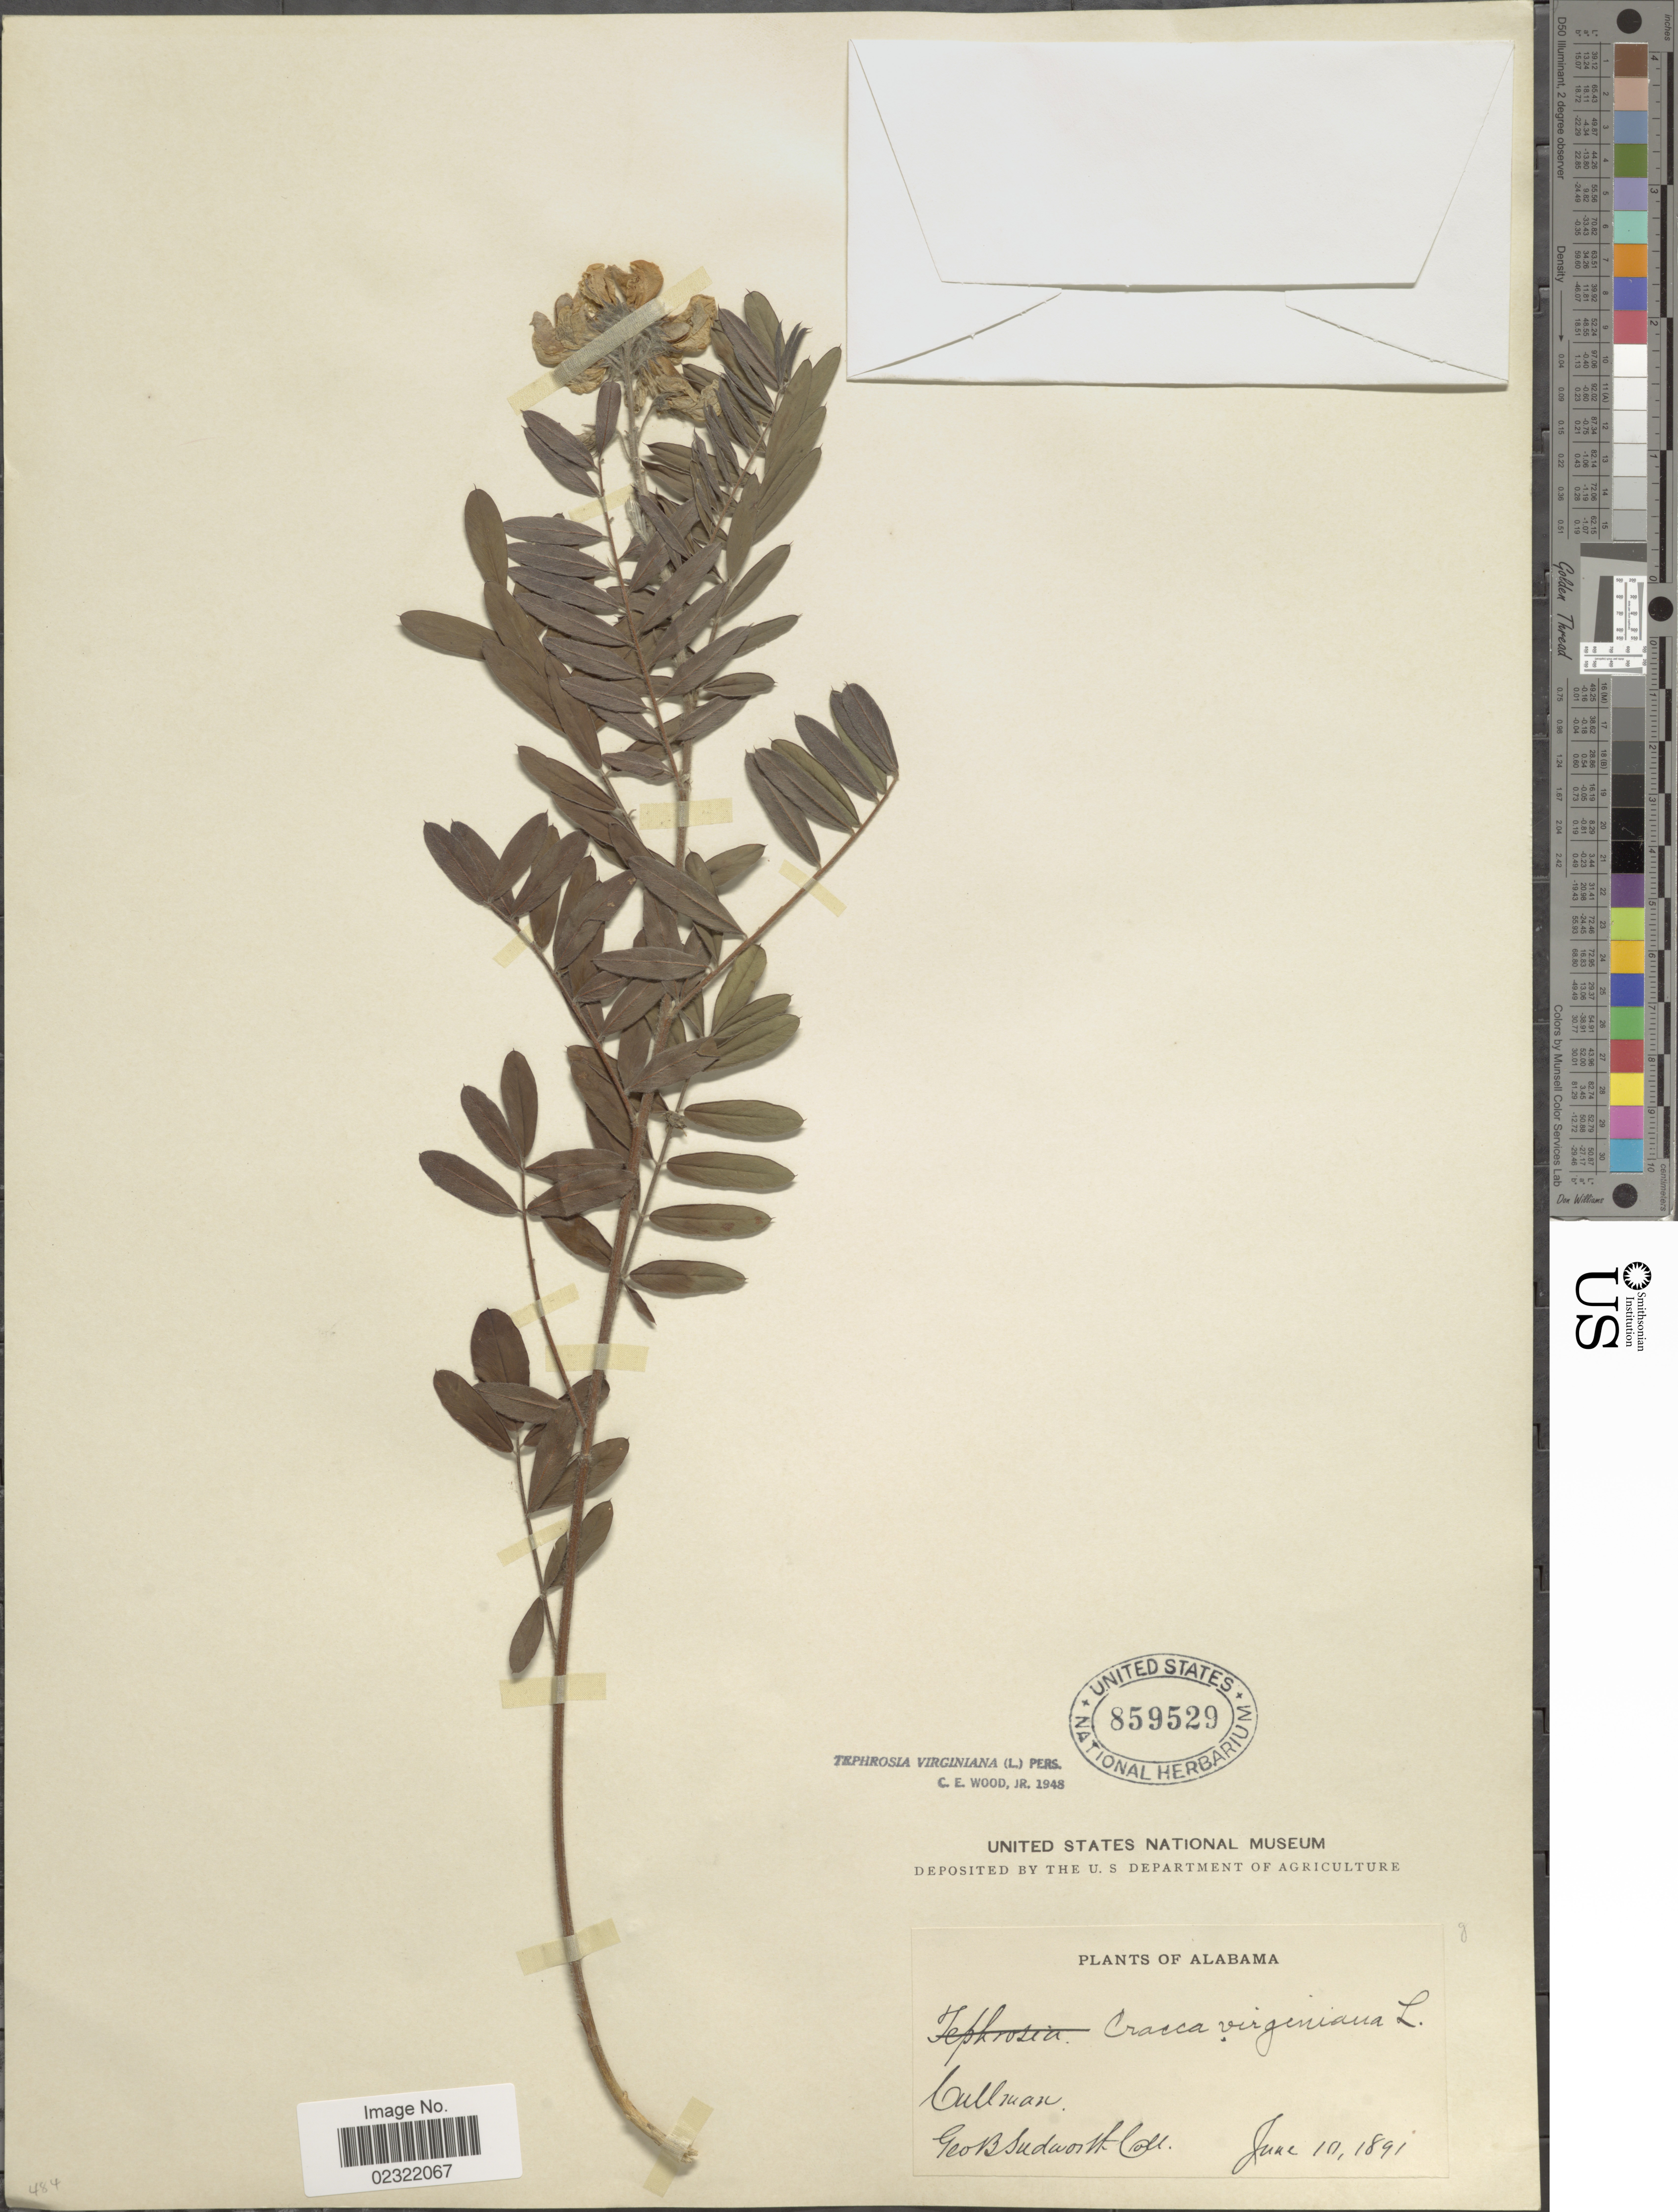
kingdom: Plantae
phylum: Tracheophyta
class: Magnoliopsida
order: Fabales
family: Fabaceae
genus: Tephrosia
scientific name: Tephrosia virginiana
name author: (L.) Pers.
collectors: G. B. Sudworth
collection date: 1891-06-10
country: United States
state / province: Alabama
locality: Cullman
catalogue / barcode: US 859529